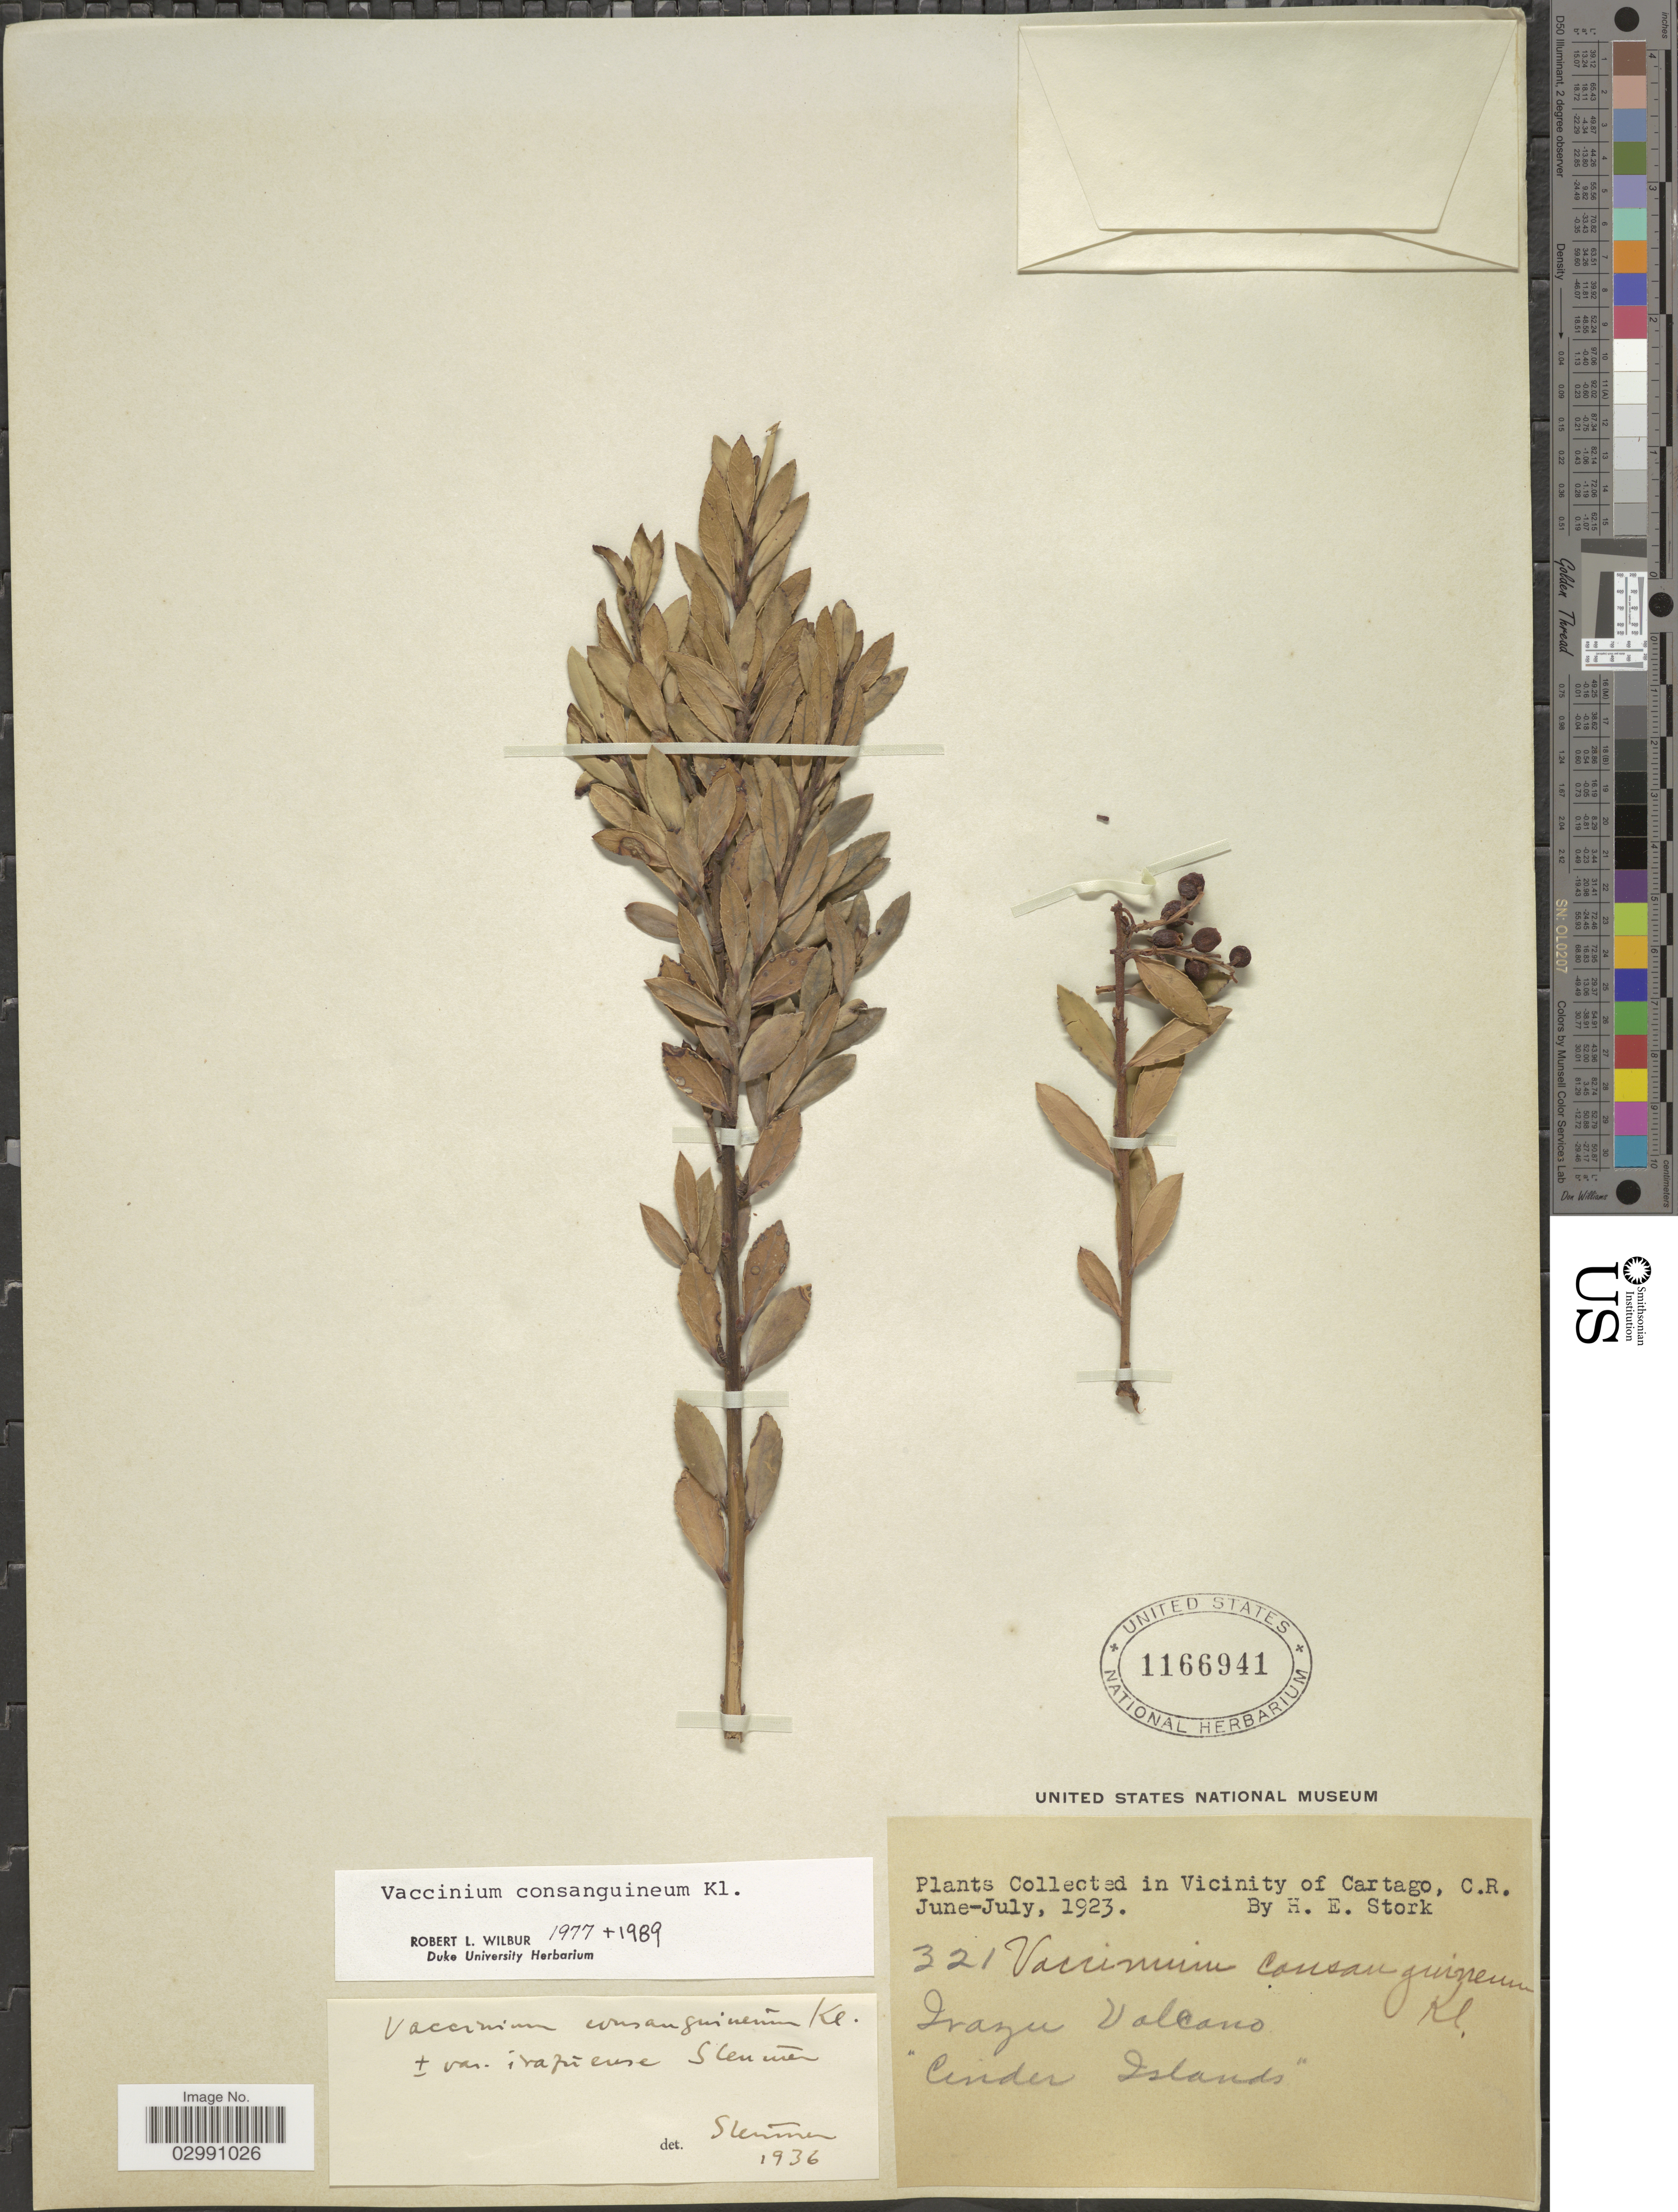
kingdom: Plantae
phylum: Tracheophyta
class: Magnoliopsida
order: Ericales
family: Ericaceae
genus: Vaccinium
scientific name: Vaccinium consanguineum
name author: Klotzsch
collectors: H. E. Stork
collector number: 321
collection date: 1923-06/1923-07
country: Costa Rica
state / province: Cartago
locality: Vicinity of Cartago. Irazu Volcano. "Cinder Islands".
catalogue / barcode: US 1166941